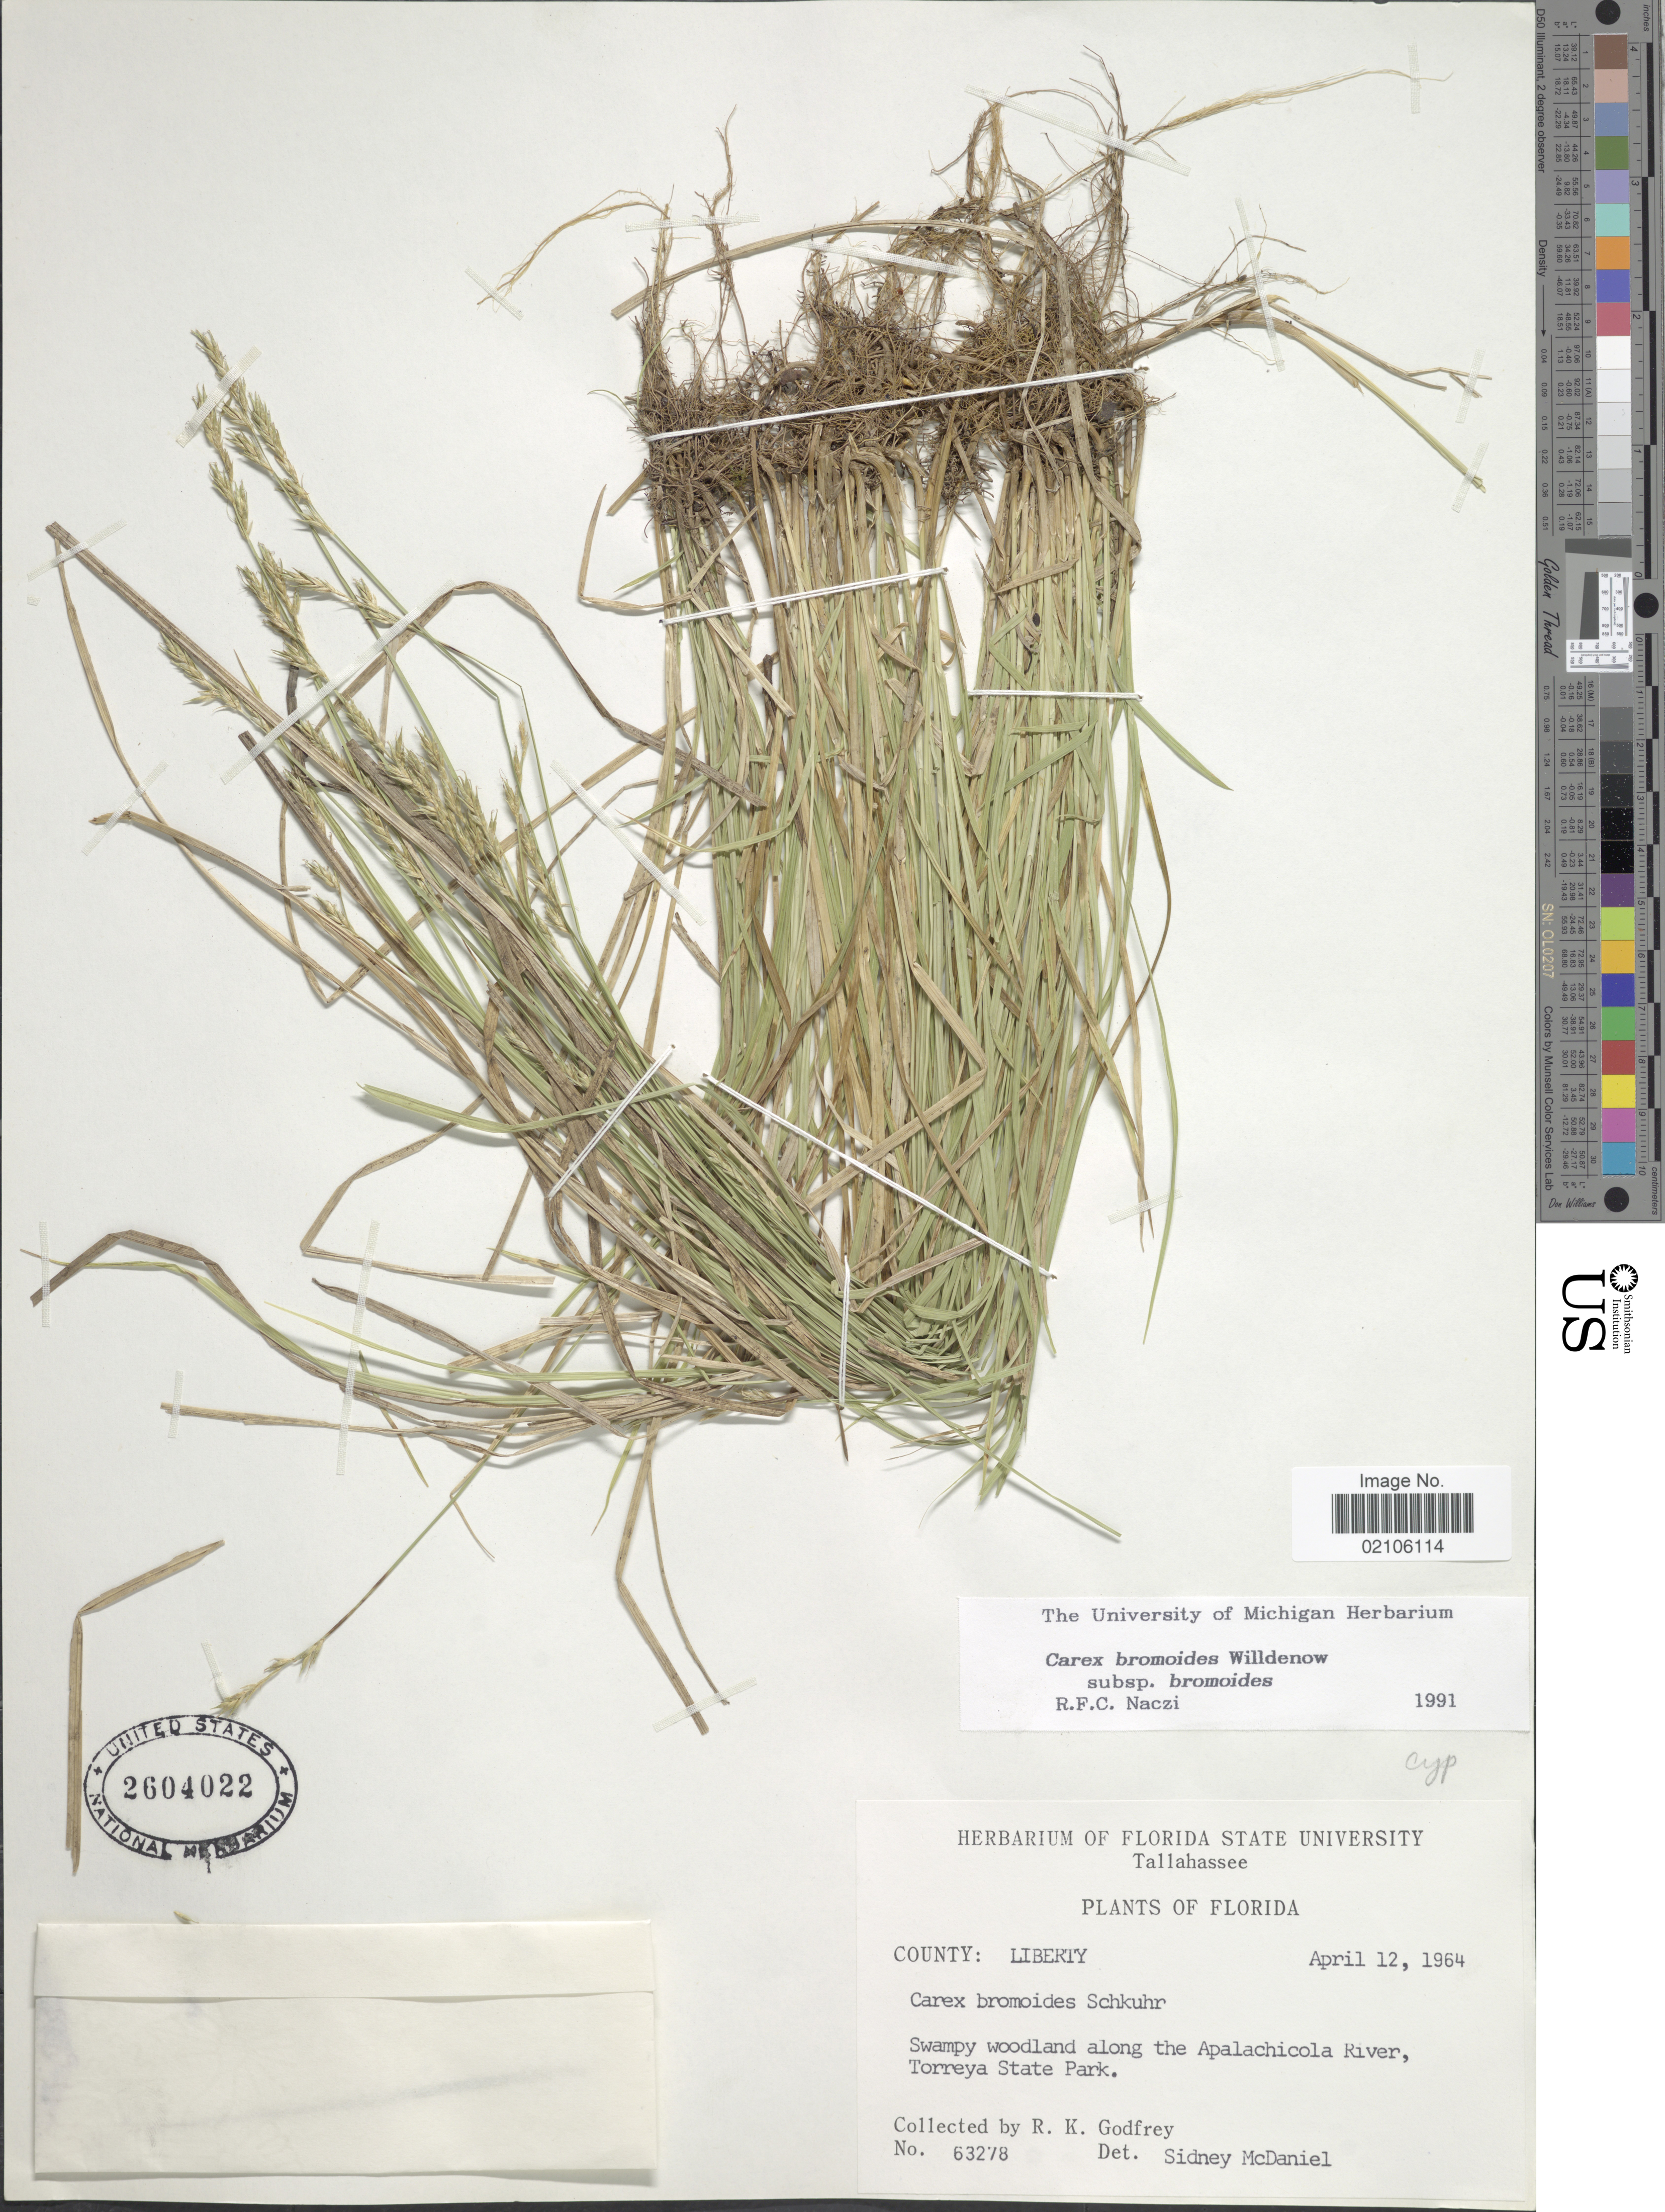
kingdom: Plantae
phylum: Tracheophyta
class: Liliopsida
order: Poales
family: Cyperaceae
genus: Carex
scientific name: Carex bromoides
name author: Willd.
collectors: R. K. Godfrey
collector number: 63278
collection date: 1964-04-12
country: United States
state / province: Florida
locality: County: Liberty, Swampy woodland along the Apalachicola River, Torreya State Park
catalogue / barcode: US 2604022